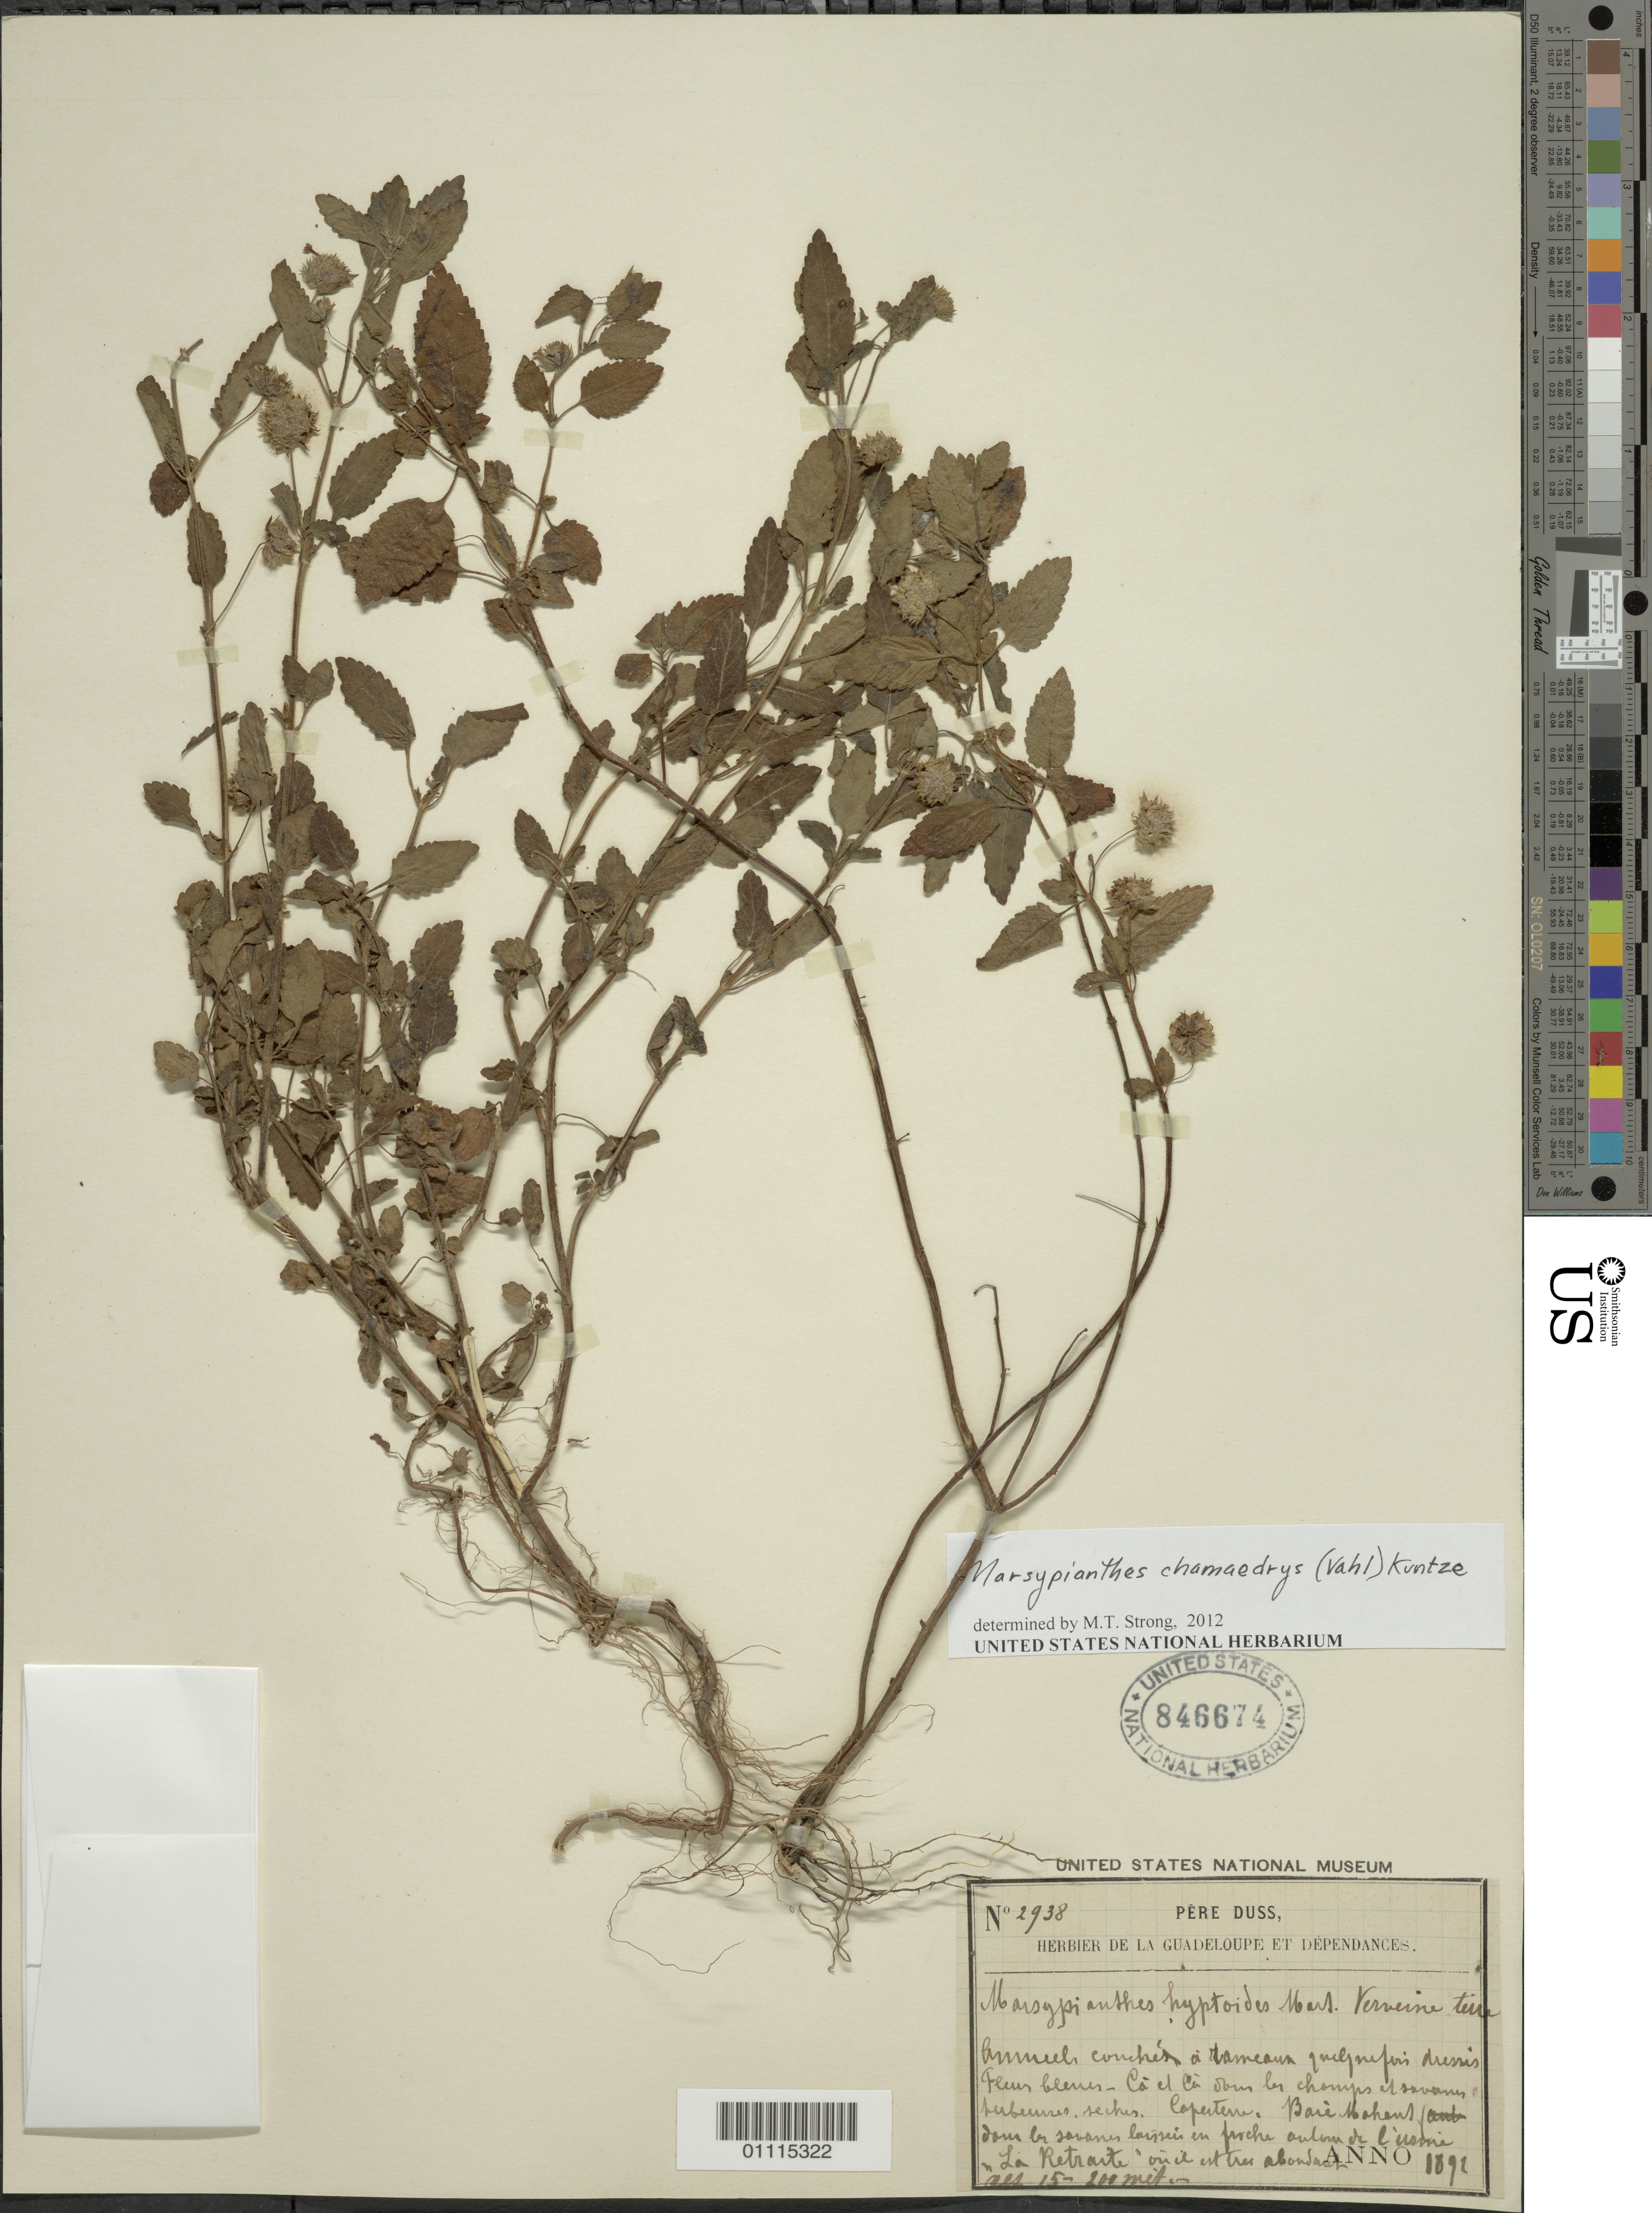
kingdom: Plantae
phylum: Tracheophyta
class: Magnoliopsida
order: Lamiales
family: Lamiaceae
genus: Marsypianthes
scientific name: Marsypianthes chamaedrys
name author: (Vahl) Kuntze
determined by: Strong, M. T., (US), Smithsonian Institution - National Museum of Natural History (UNITED STATES)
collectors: Père Duss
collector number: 2938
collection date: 1892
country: Guadeloupe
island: Basse Terre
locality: Baie-Mahault, Capesterre.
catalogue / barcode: US 846674